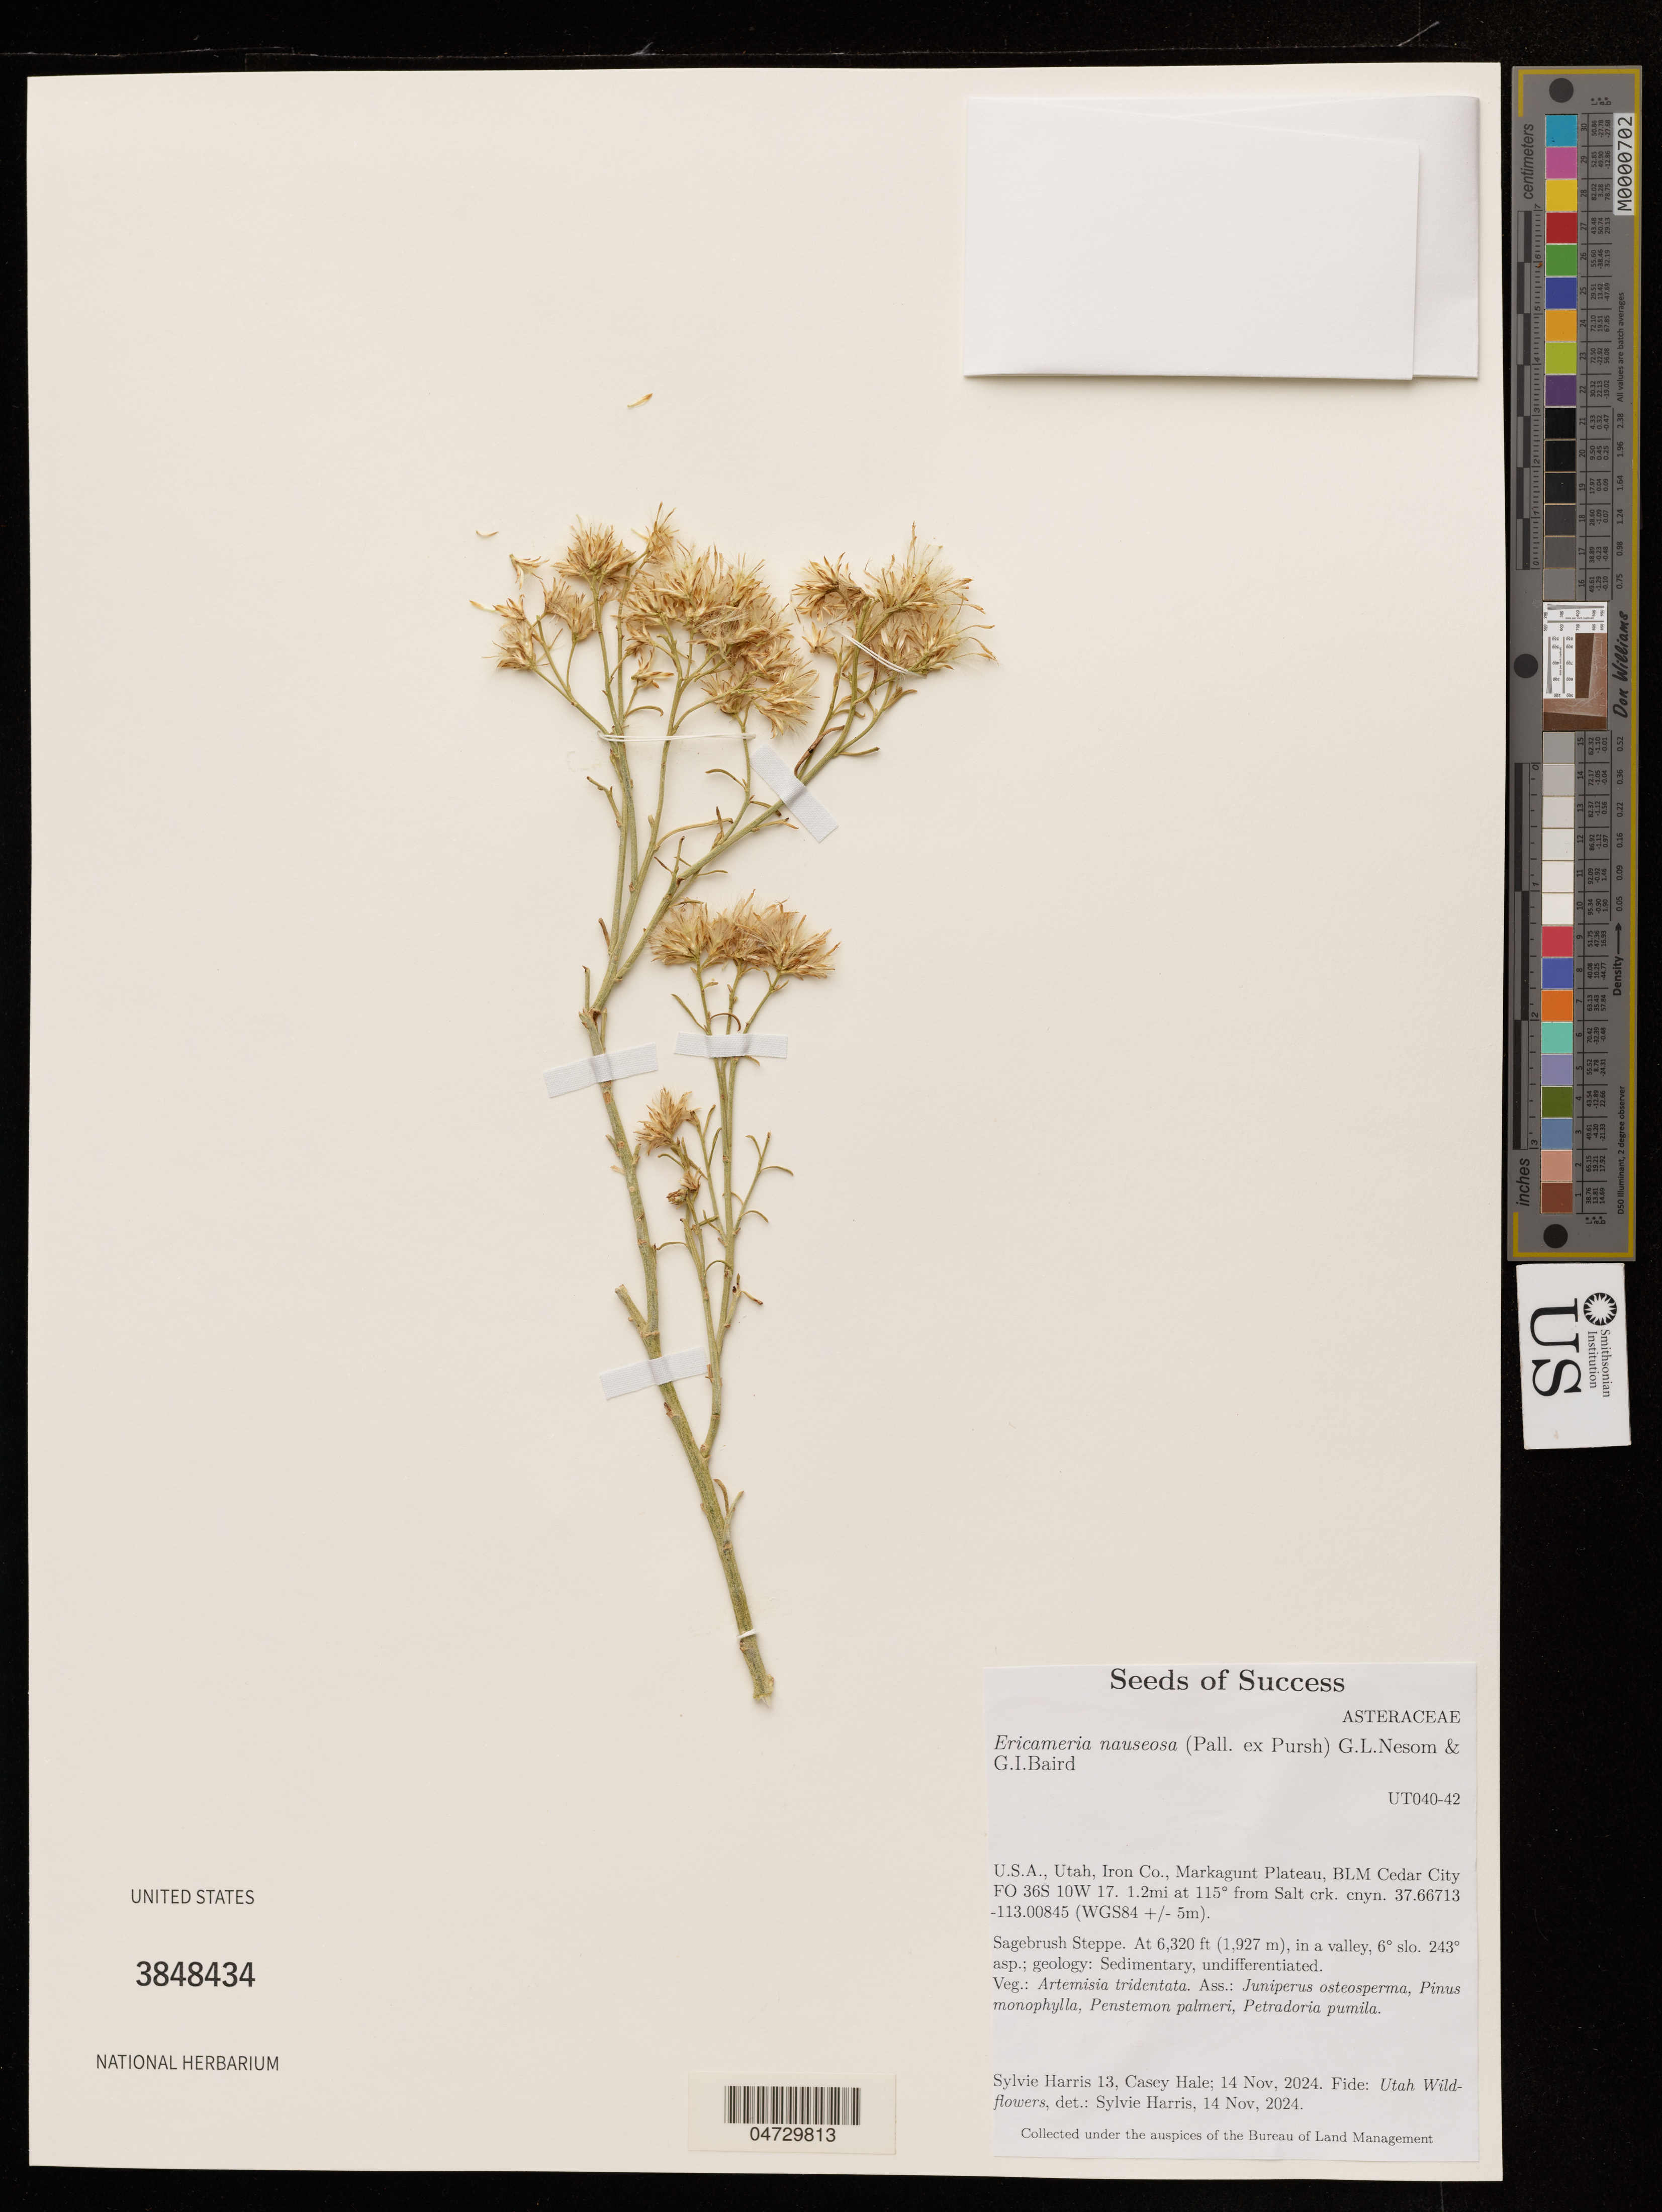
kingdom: Plantae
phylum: Tracheophyta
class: Magnoliopsida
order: Asterales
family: Asteraceae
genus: Ericameria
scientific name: Ericameria nauseosa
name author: (Pall. ex Pursh) G.L. Nesom & G.I. Baird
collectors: S. Harris & C. Hale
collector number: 13/14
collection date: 2024-11-14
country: United States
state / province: Utah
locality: Iron Co., Markagunt Plateau, BLM Cedar City FO 36S 10W 17. 1.2mi at 115º from Salt crk.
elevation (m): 1926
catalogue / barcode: US 3848434